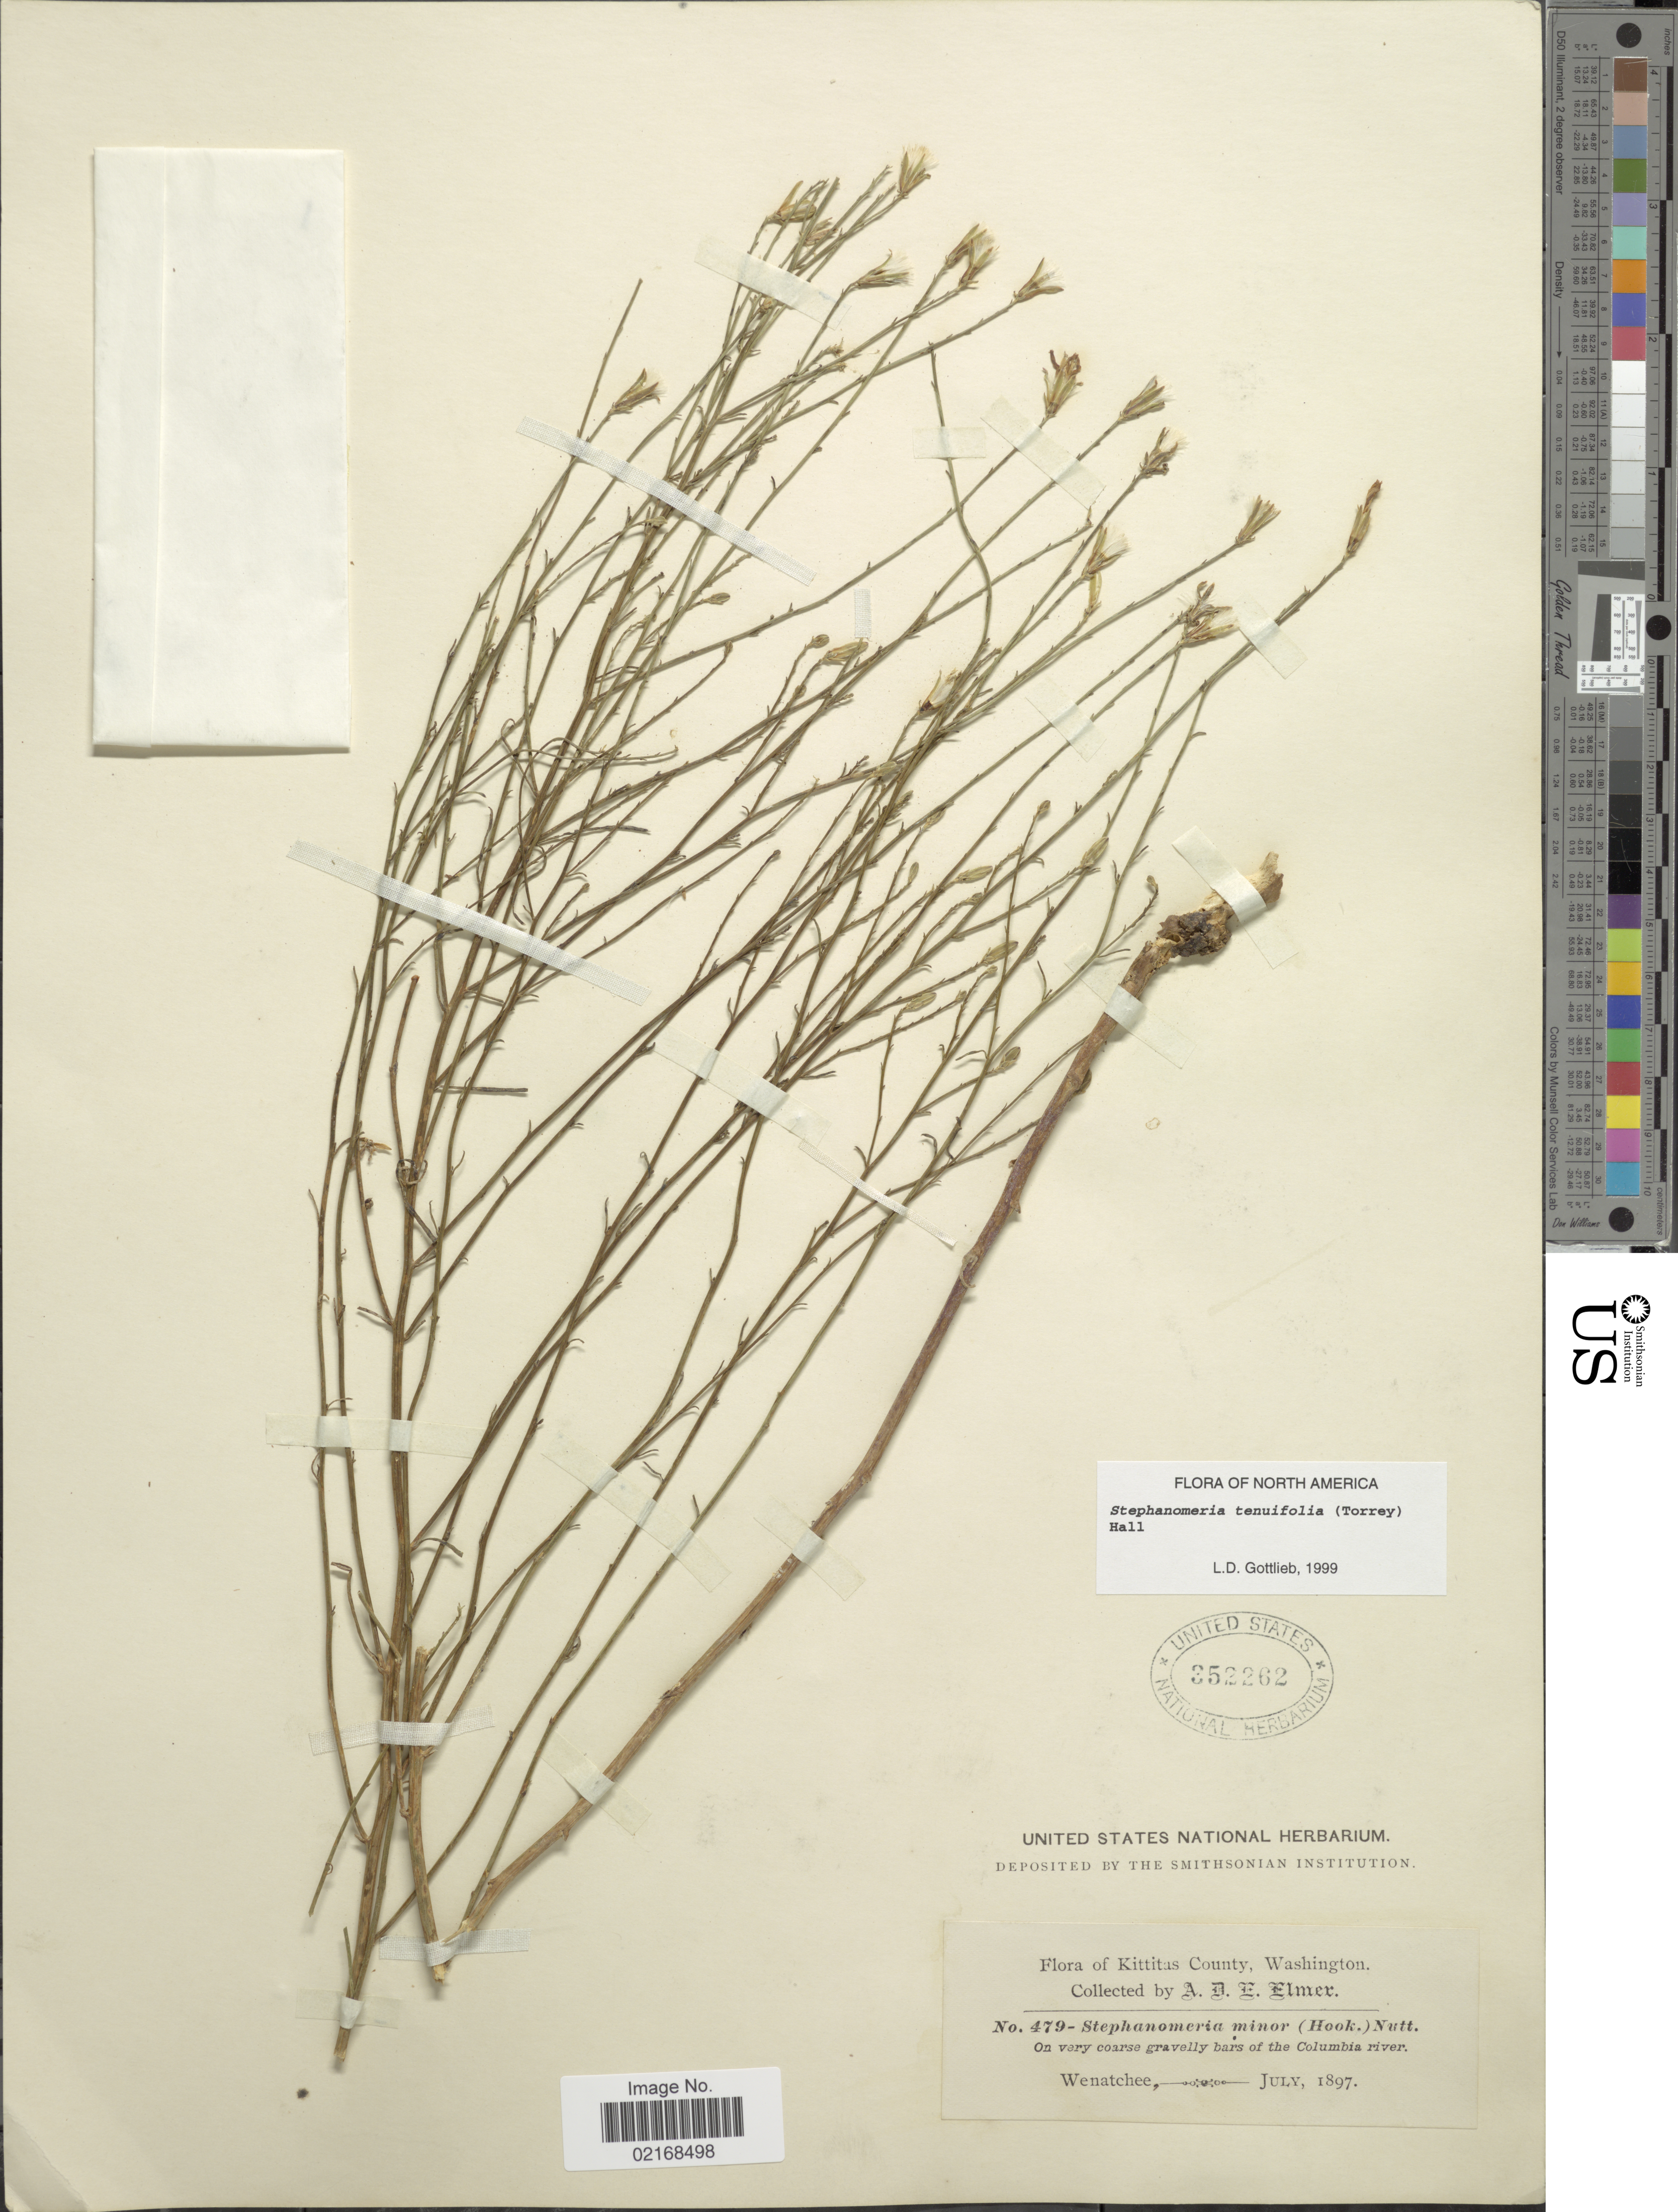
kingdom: Plantae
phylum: Tracheophyta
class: Magnoliopsida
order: Asterales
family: Asteraceae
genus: Stephanomeria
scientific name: Stephanomeria tenuifolia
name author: (Torr.) H.M. Hall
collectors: A. D. E. Elmer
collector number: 479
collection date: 1897-07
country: United States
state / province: Washington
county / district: Kittitas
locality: Kittitas County, On very coarse gravelly bars of the Columbia River, Wenatchee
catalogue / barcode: US 352262